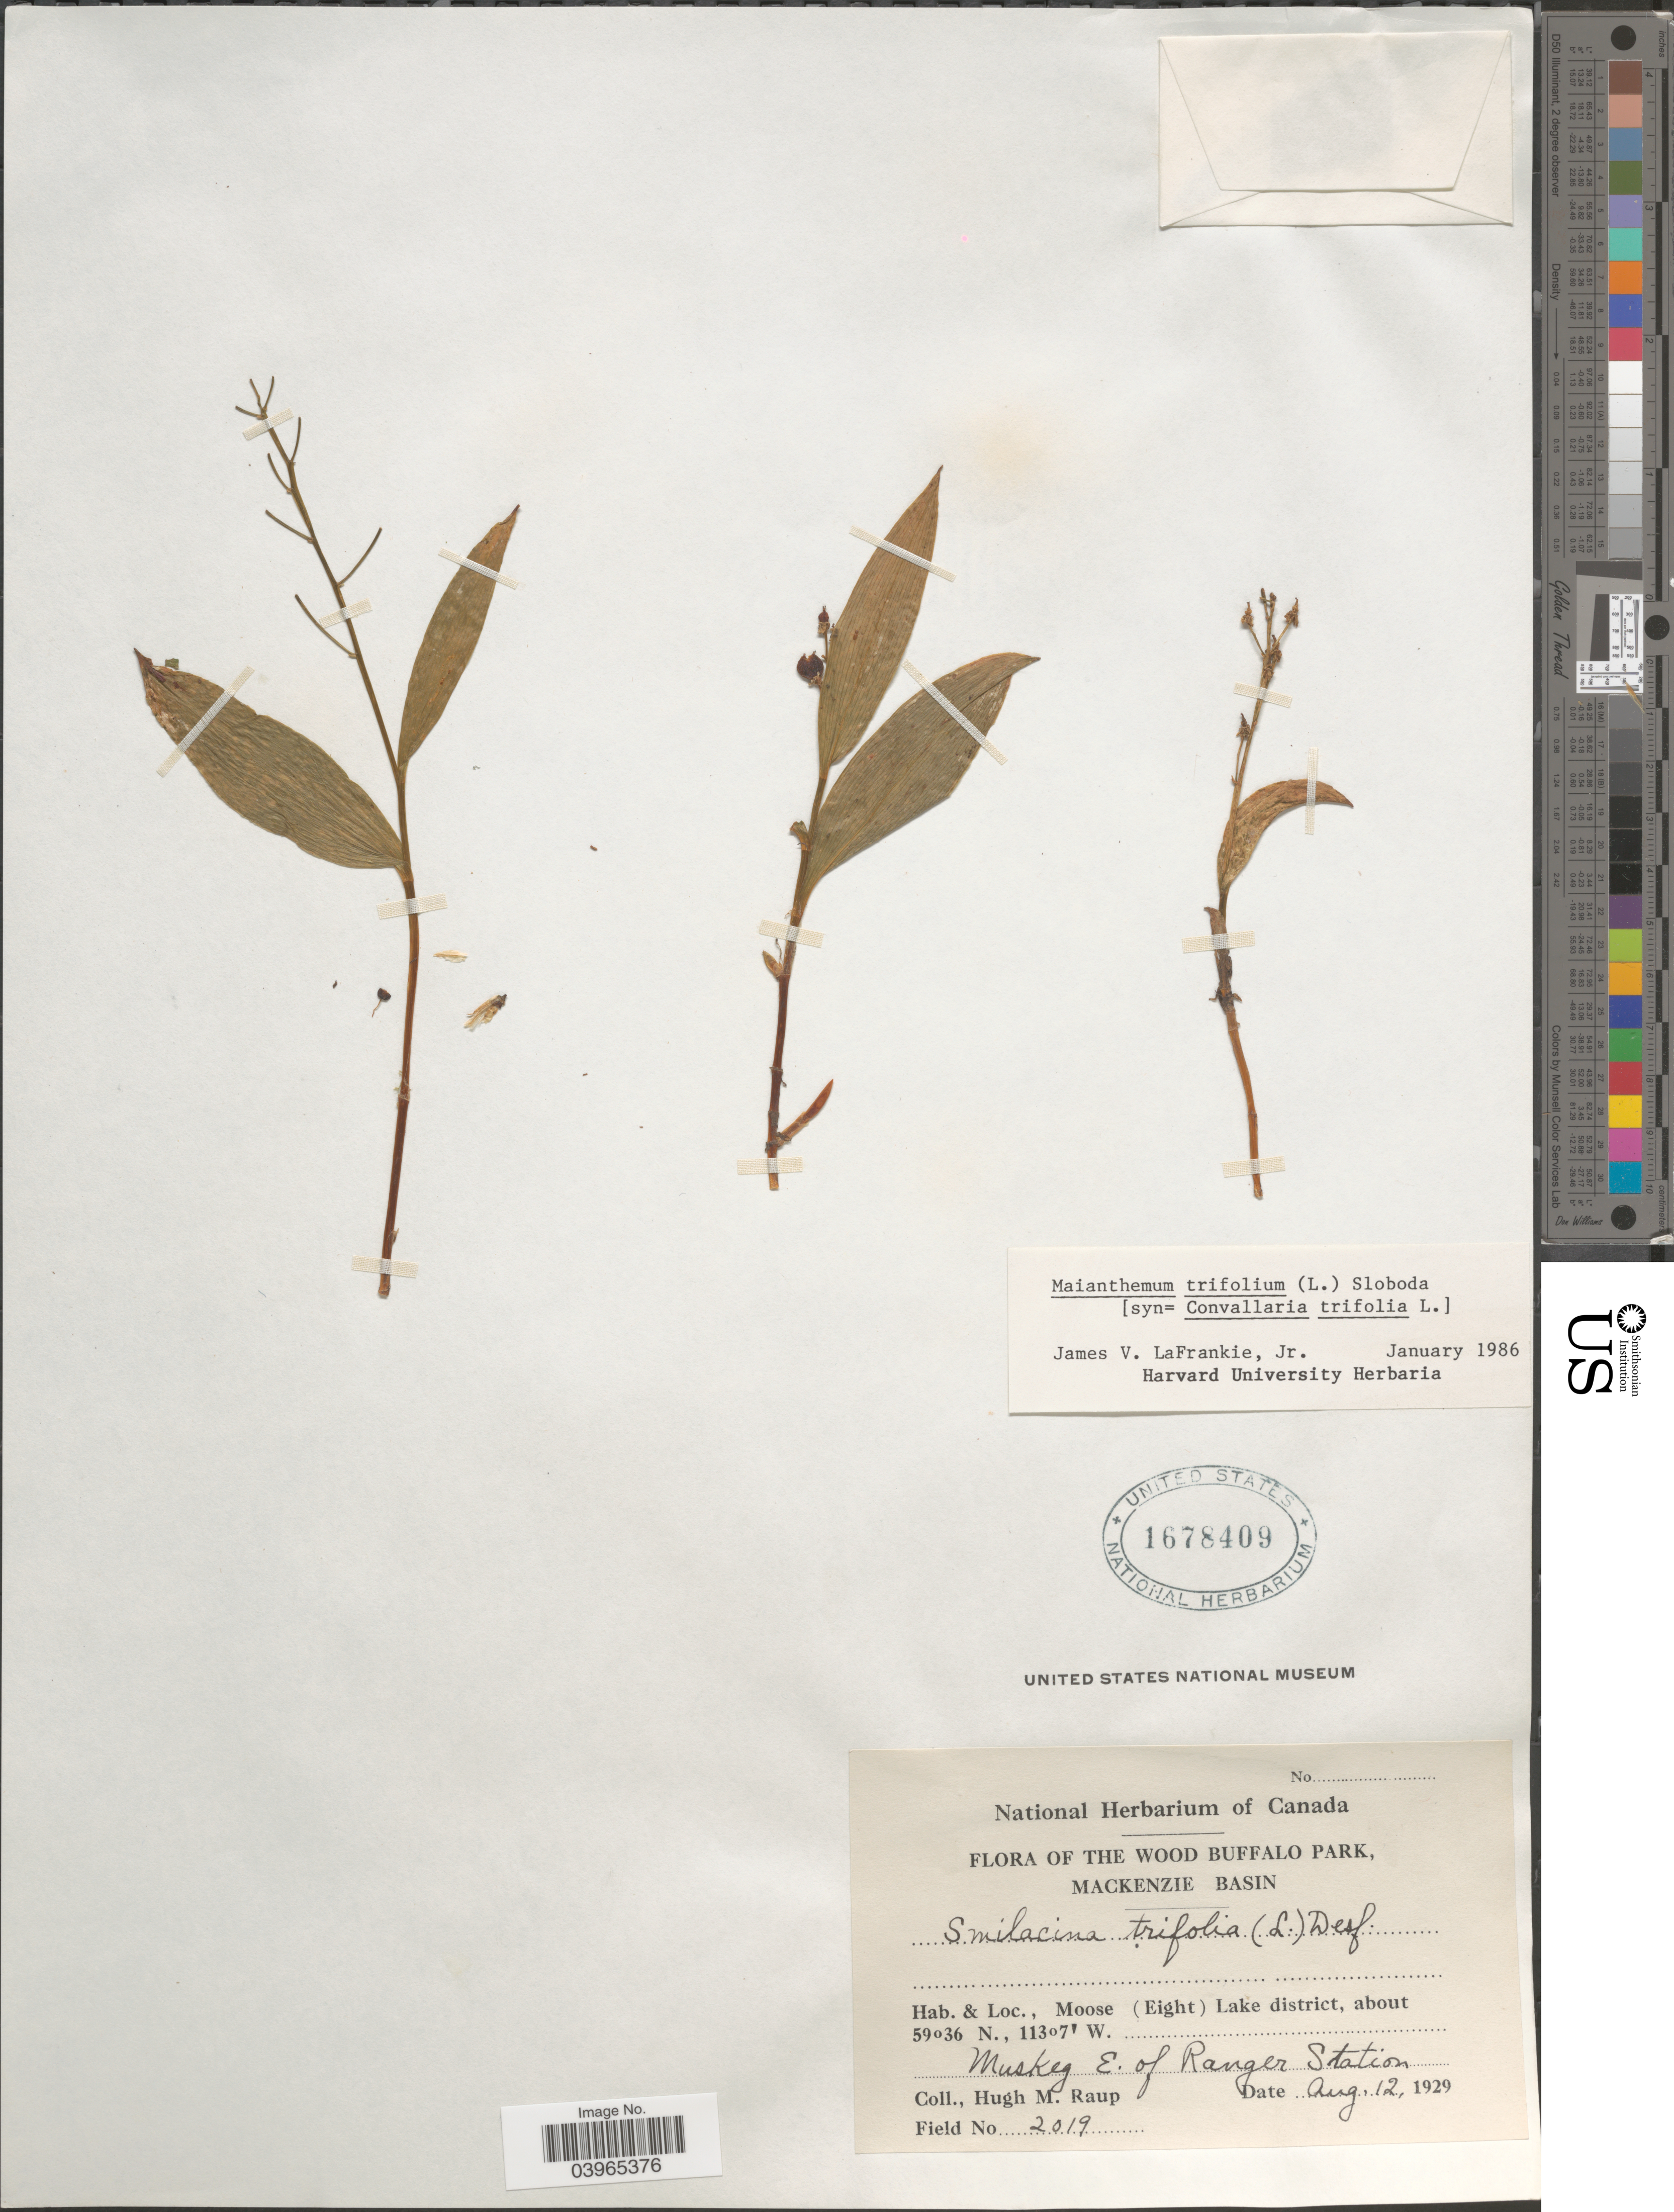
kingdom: Plantae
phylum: Tracheophyta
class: Liliopsida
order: Asparagales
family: Asparagaceae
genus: Maianthemum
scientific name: Maianthemum trifolium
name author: (L.) Sloboda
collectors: H. Raup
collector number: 2019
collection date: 1929-08-12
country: Canada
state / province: Alberta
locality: The Wood Buffalo Park, Mackenzie Basin. Moose (Eight) Lake district, Muskeg E. of Ranger Station.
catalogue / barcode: US 1678409